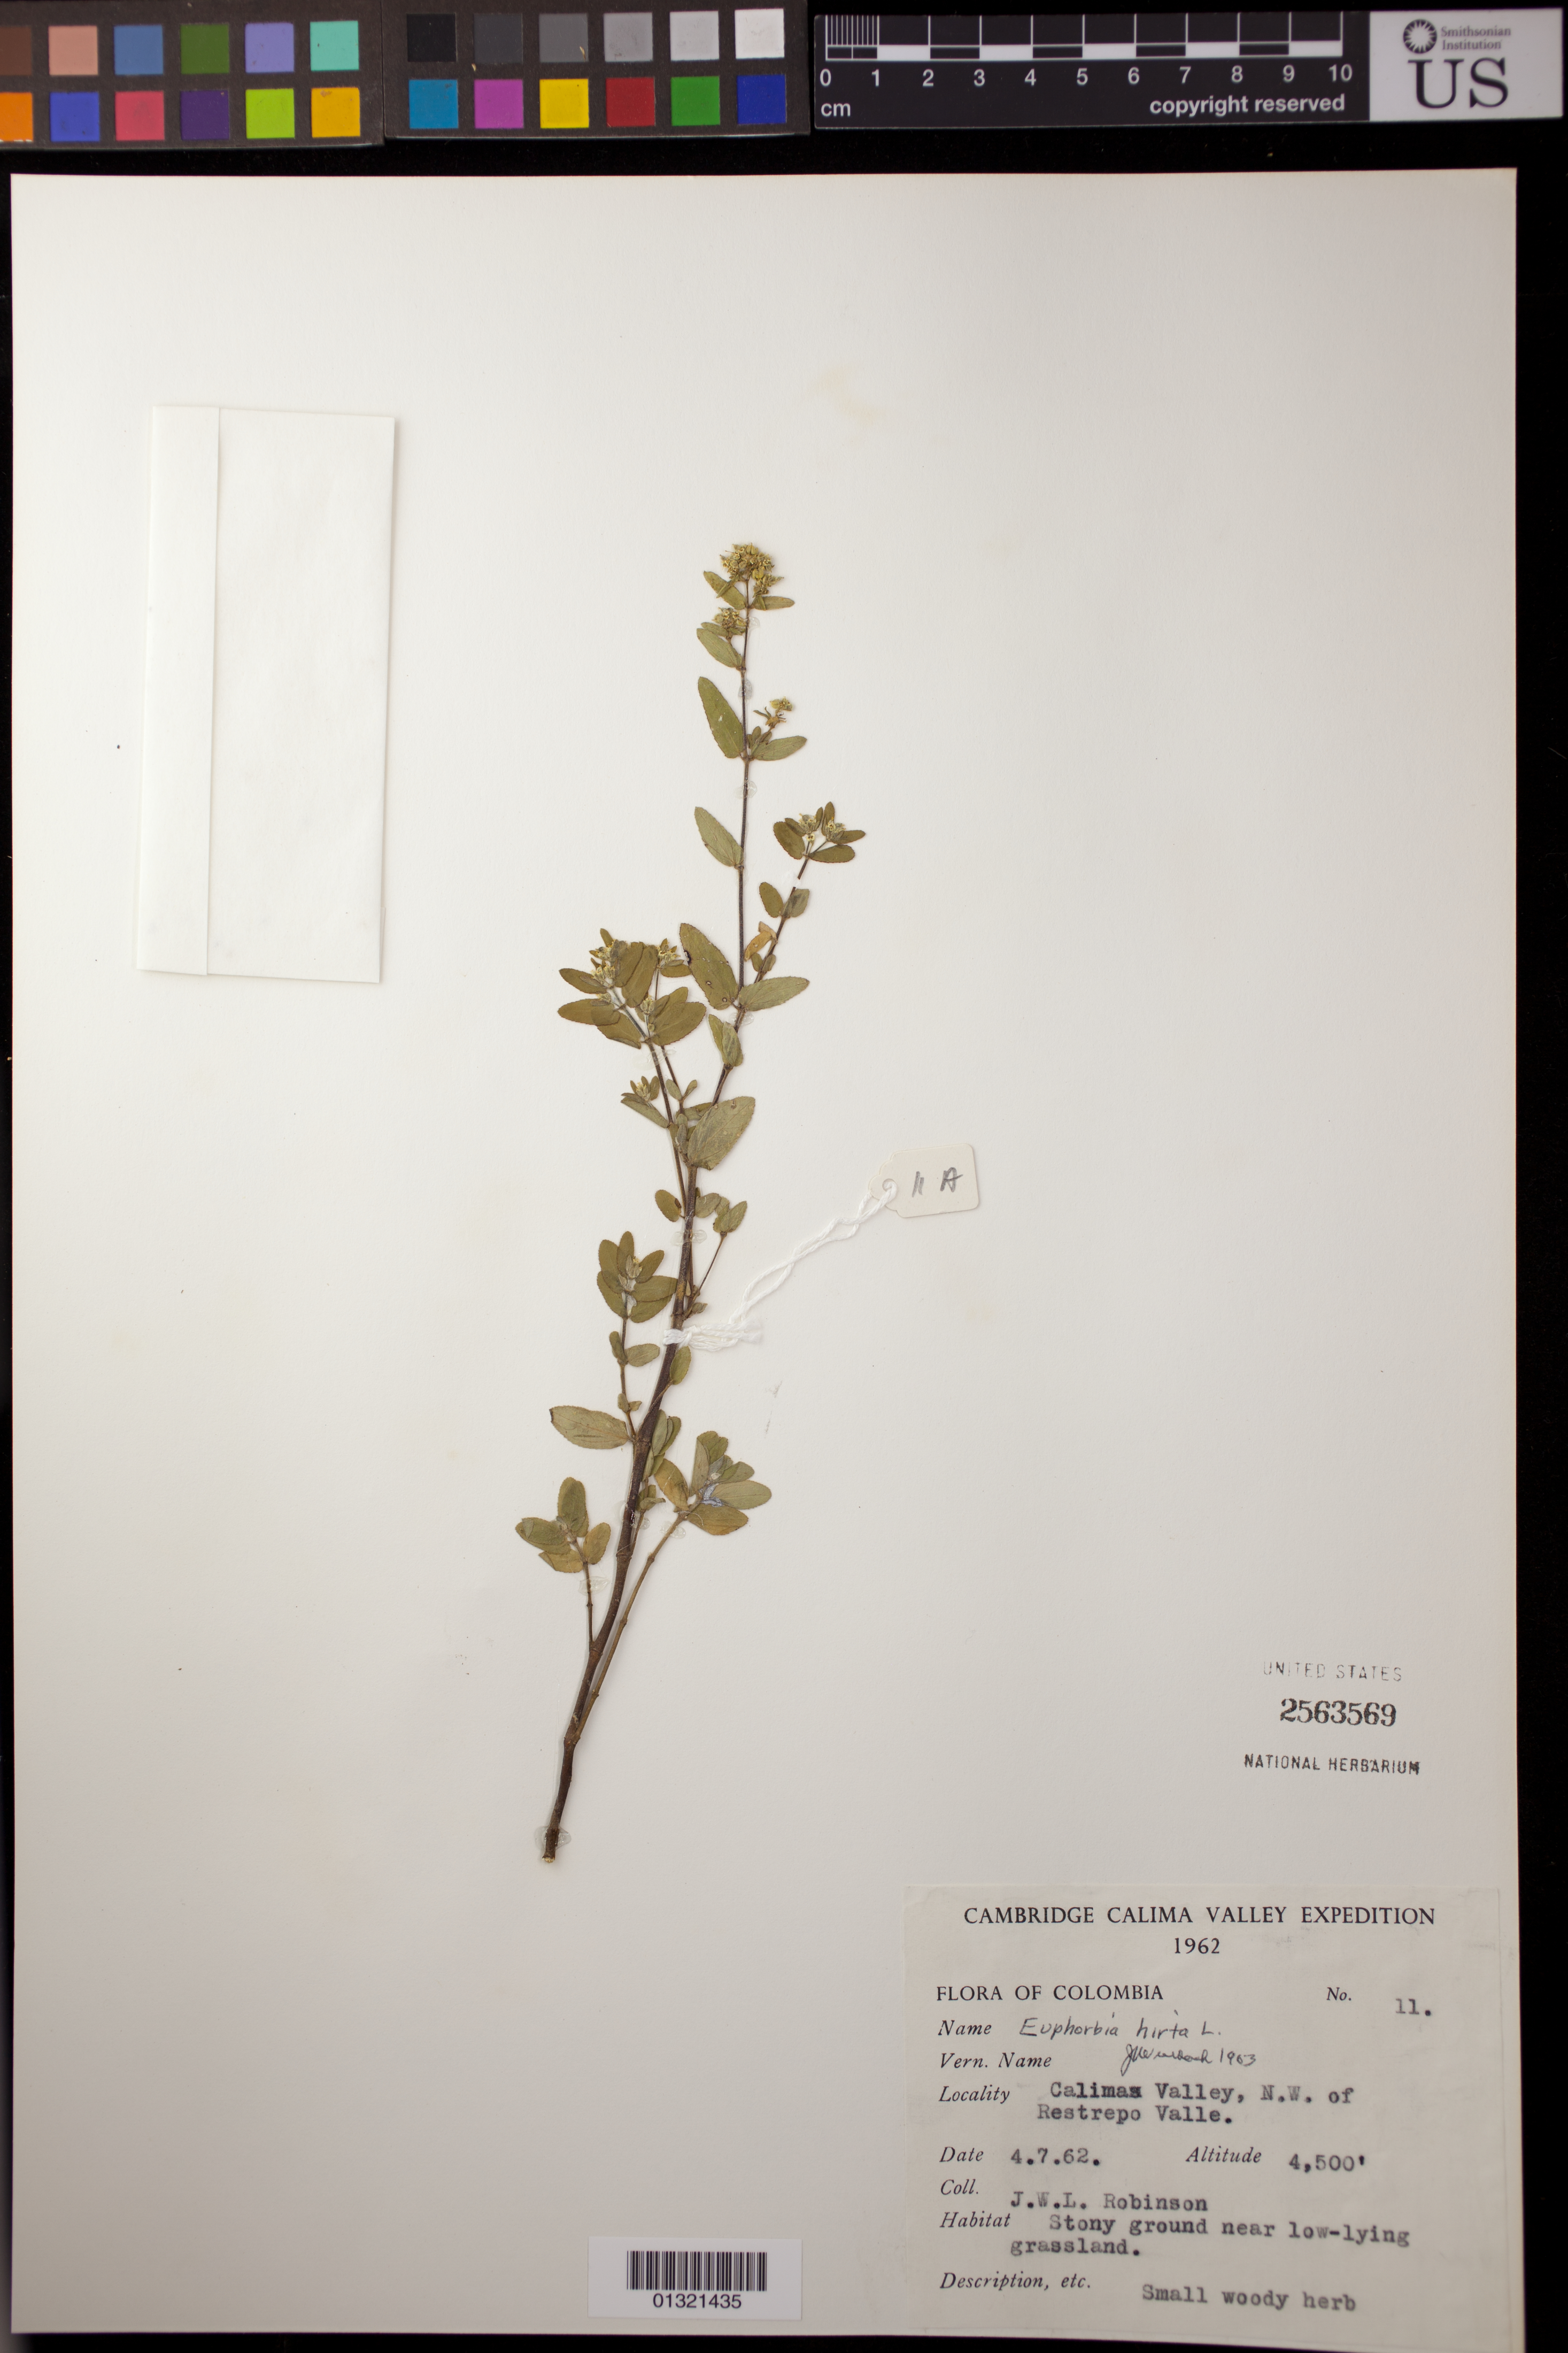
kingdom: Plantae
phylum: Tracheophyta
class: Magnoliopsida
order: Malpighiales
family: Euphorbiaceae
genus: Euphorbia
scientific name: Euphorbia hirta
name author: L.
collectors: J. W. Robinson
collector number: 11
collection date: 1962-07-04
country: Colombia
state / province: Valle del Cauca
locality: Calima Valley, N.W. of Restrepo Valle.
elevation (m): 1372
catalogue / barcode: US 2563569